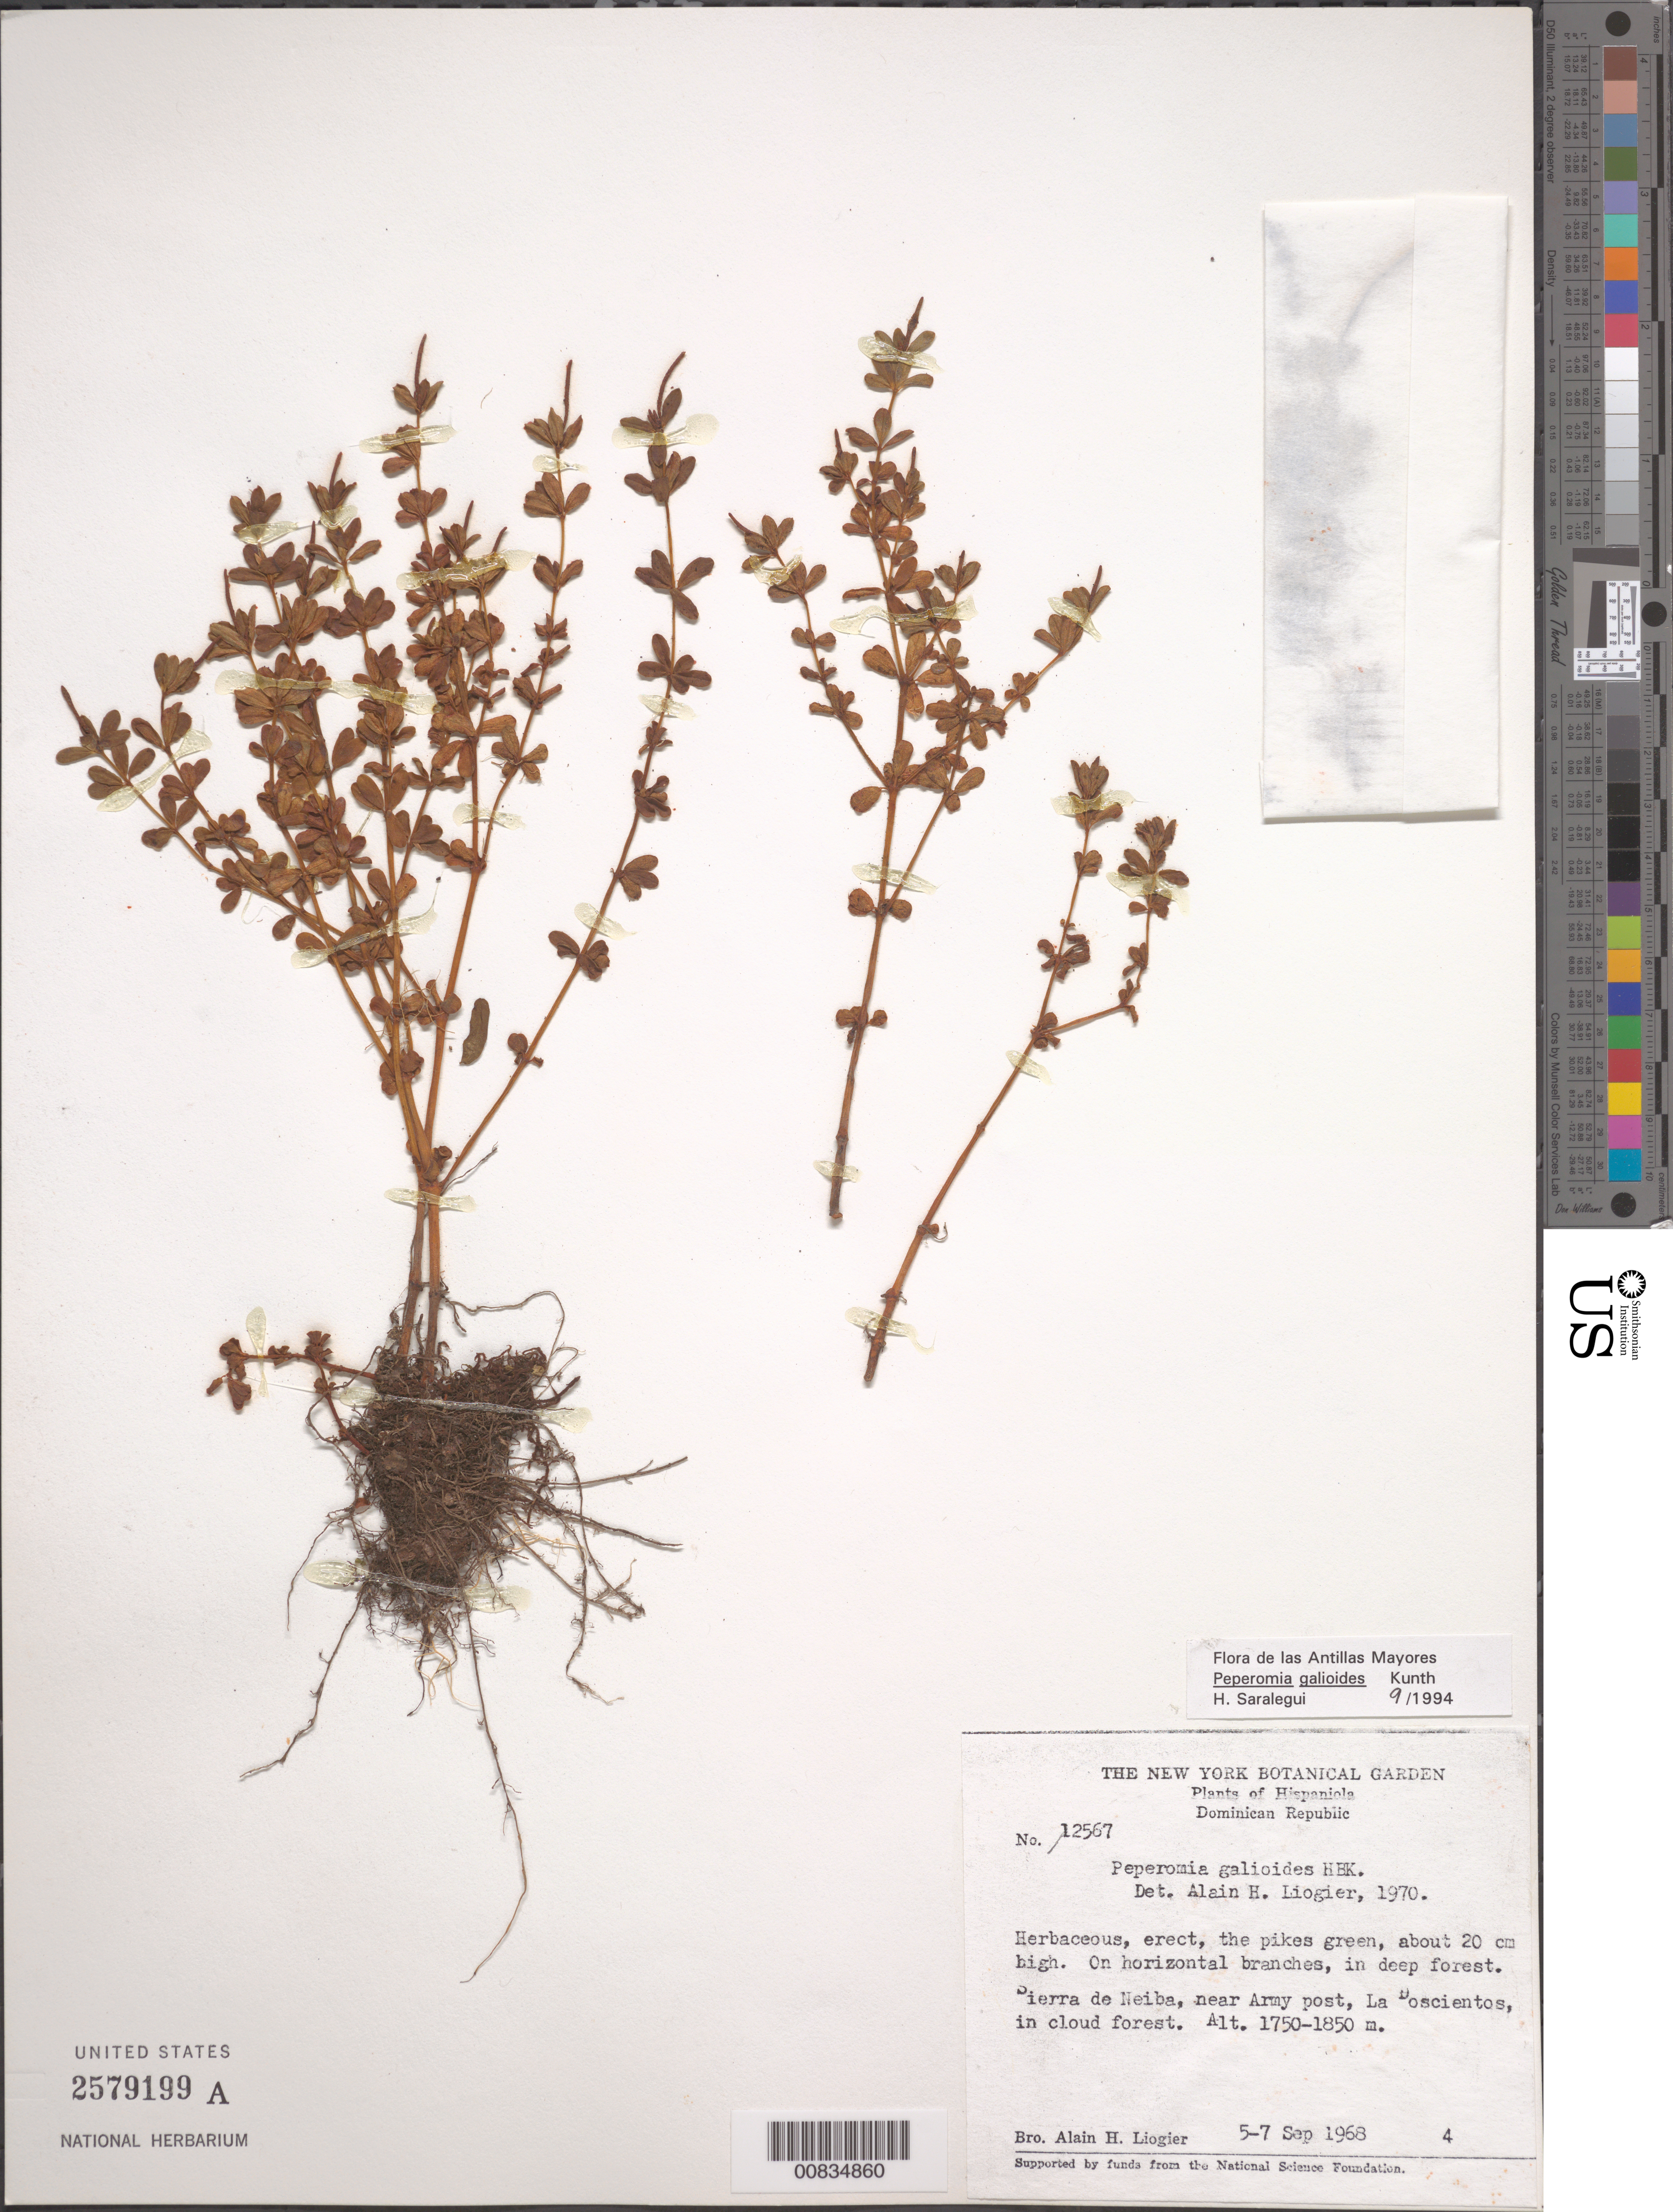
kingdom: Plantae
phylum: Tracheophyta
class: Magnoliopsida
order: Piperales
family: Piperaceae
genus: Peperomia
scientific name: Peperomia galioides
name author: Kunth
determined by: Saralegui Boza, H., (HAJB), Jardin Botanico Nacional (Habana)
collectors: A. H. Liogier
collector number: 12567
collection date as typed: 05 Sep 1968 to 07 Sep 1968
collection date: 1968-09-05/1968-09-07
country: Dominican Republic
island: Hispaniola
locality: Sierra de Neiba, near Army post, La Doscientos,.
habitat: On horizontal branches, in deep cloud forest.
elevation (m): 1750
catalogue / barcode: US 2579199A